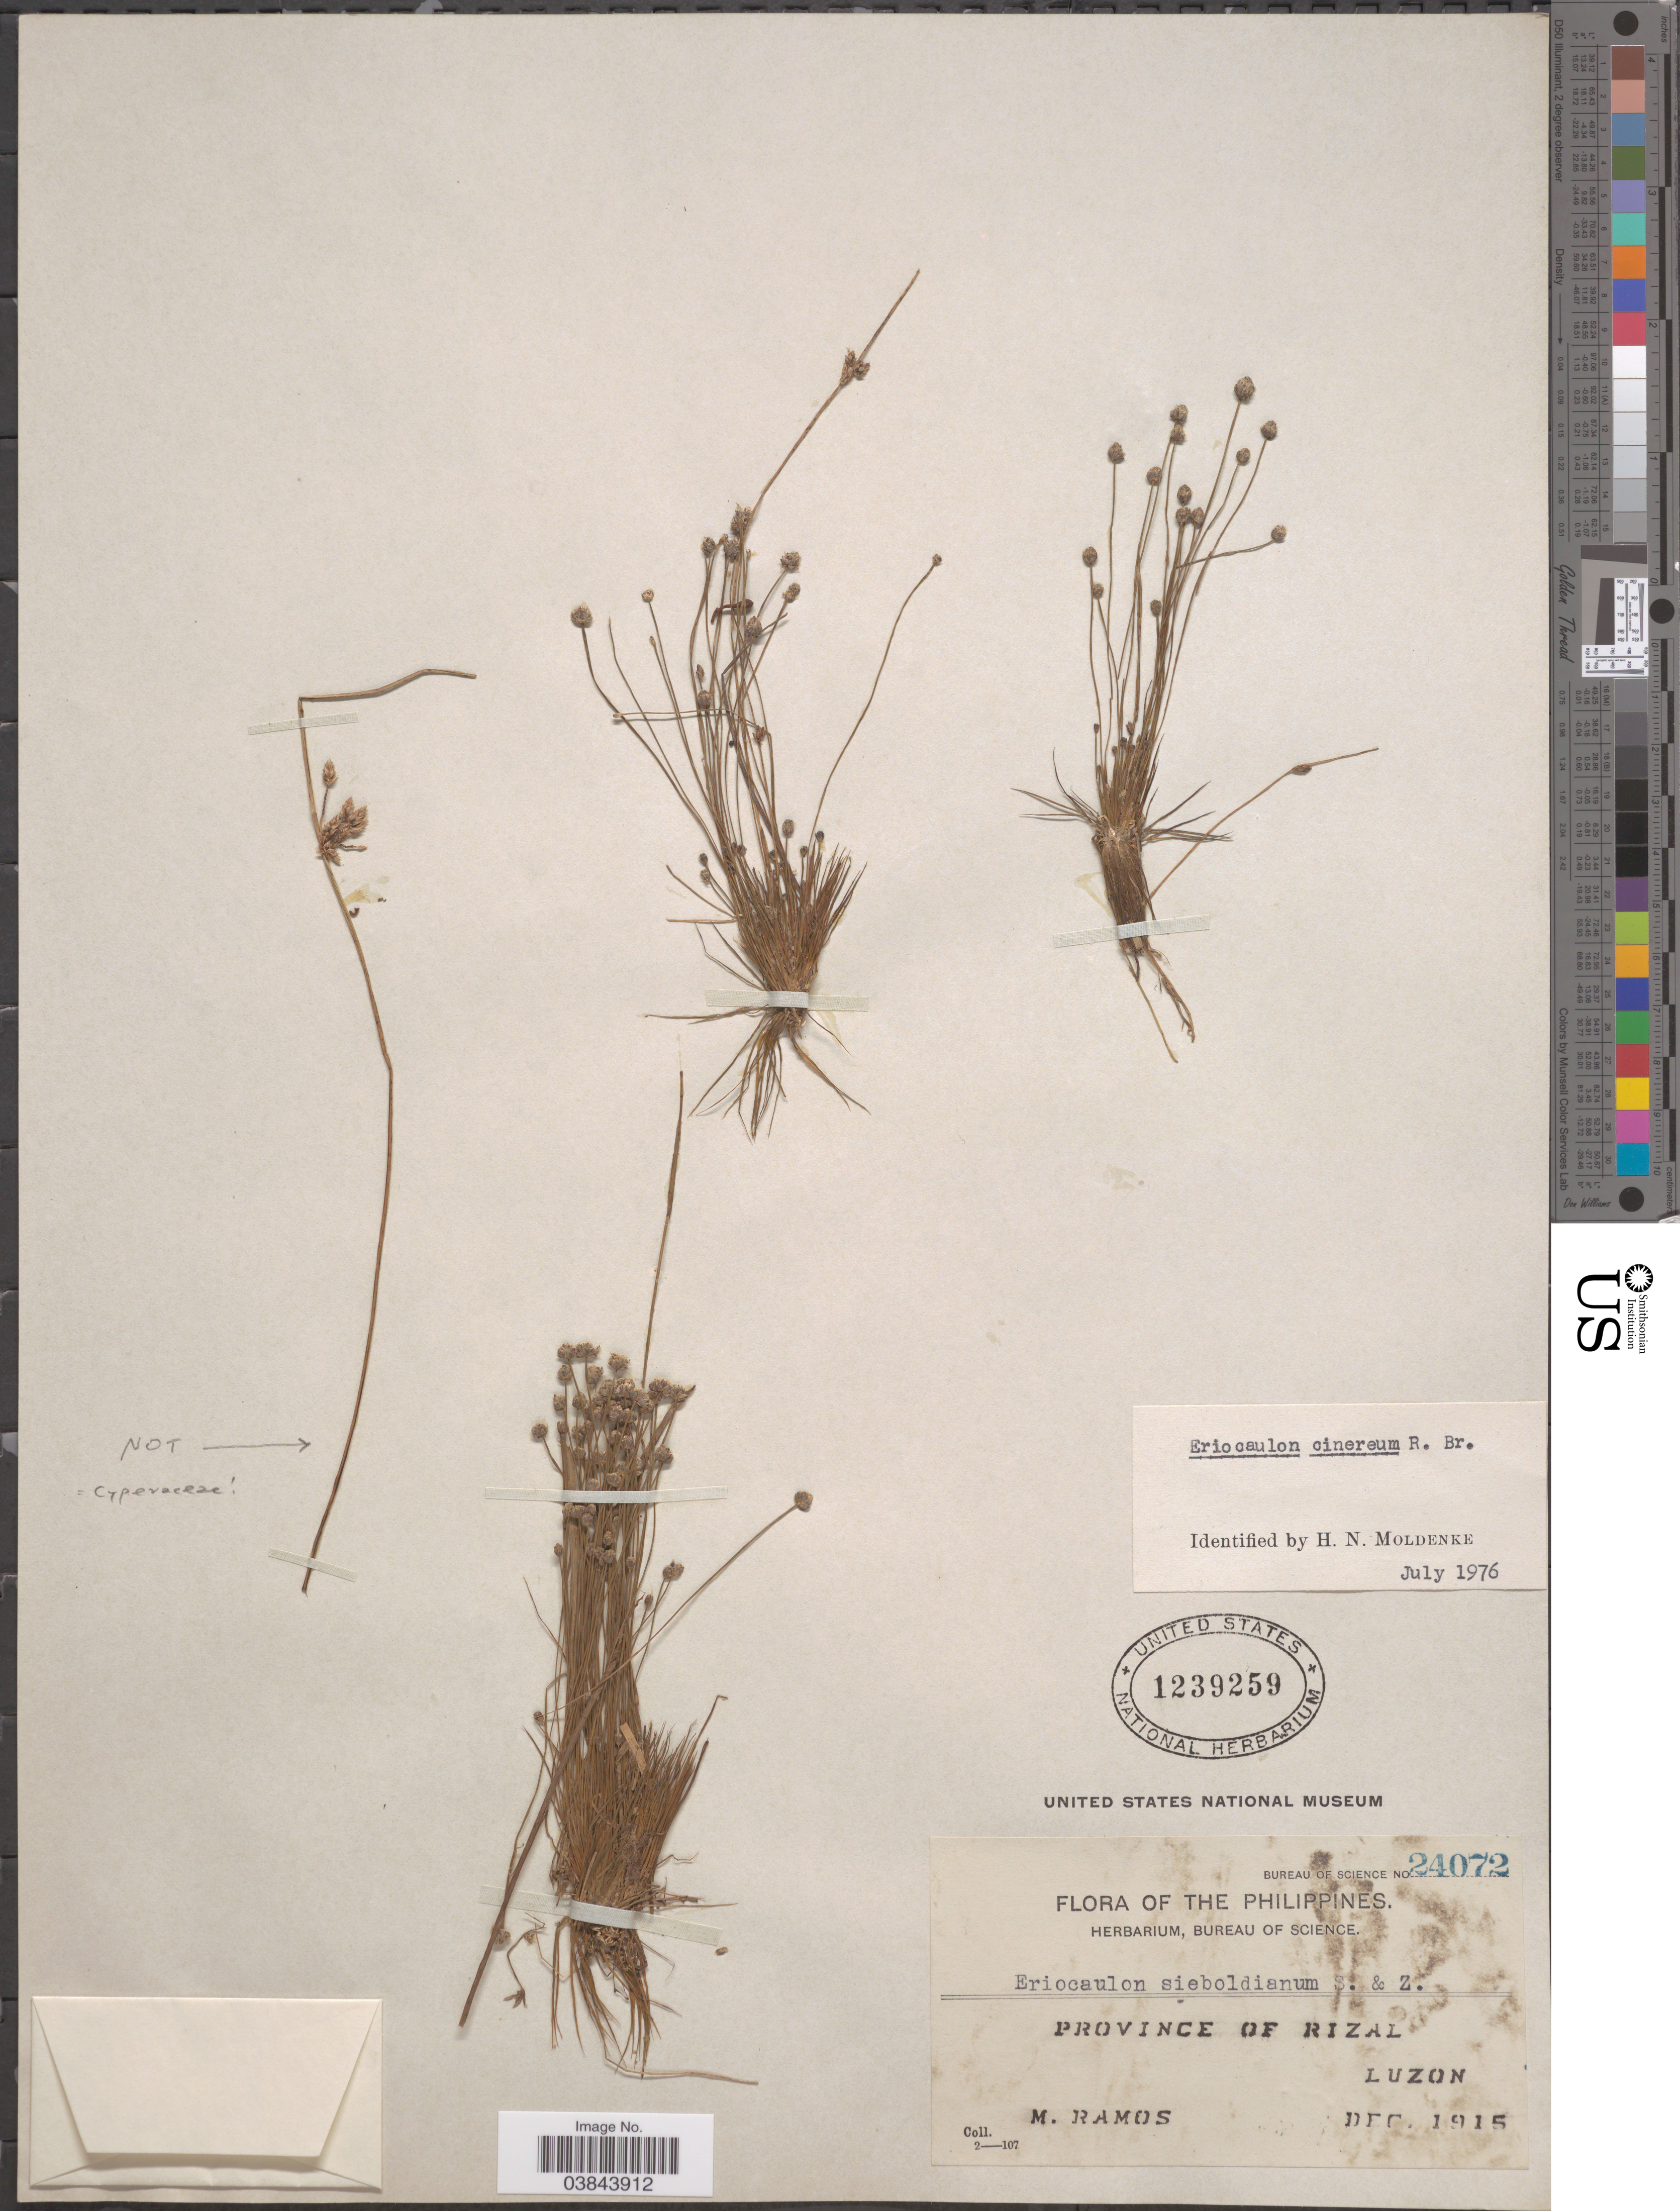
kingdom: Plantae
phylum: Tracheophyta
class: Liliopsida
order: Poales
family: Eriocaulaceae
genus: Eriocaulon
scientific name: Eriocaulon cinereum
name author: R. Br.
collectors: M. Ramos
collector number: Bureau of Science 24072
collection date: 1915-12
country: Philippines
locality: Province of Rizal, Luzon.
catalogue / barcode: US 1239259